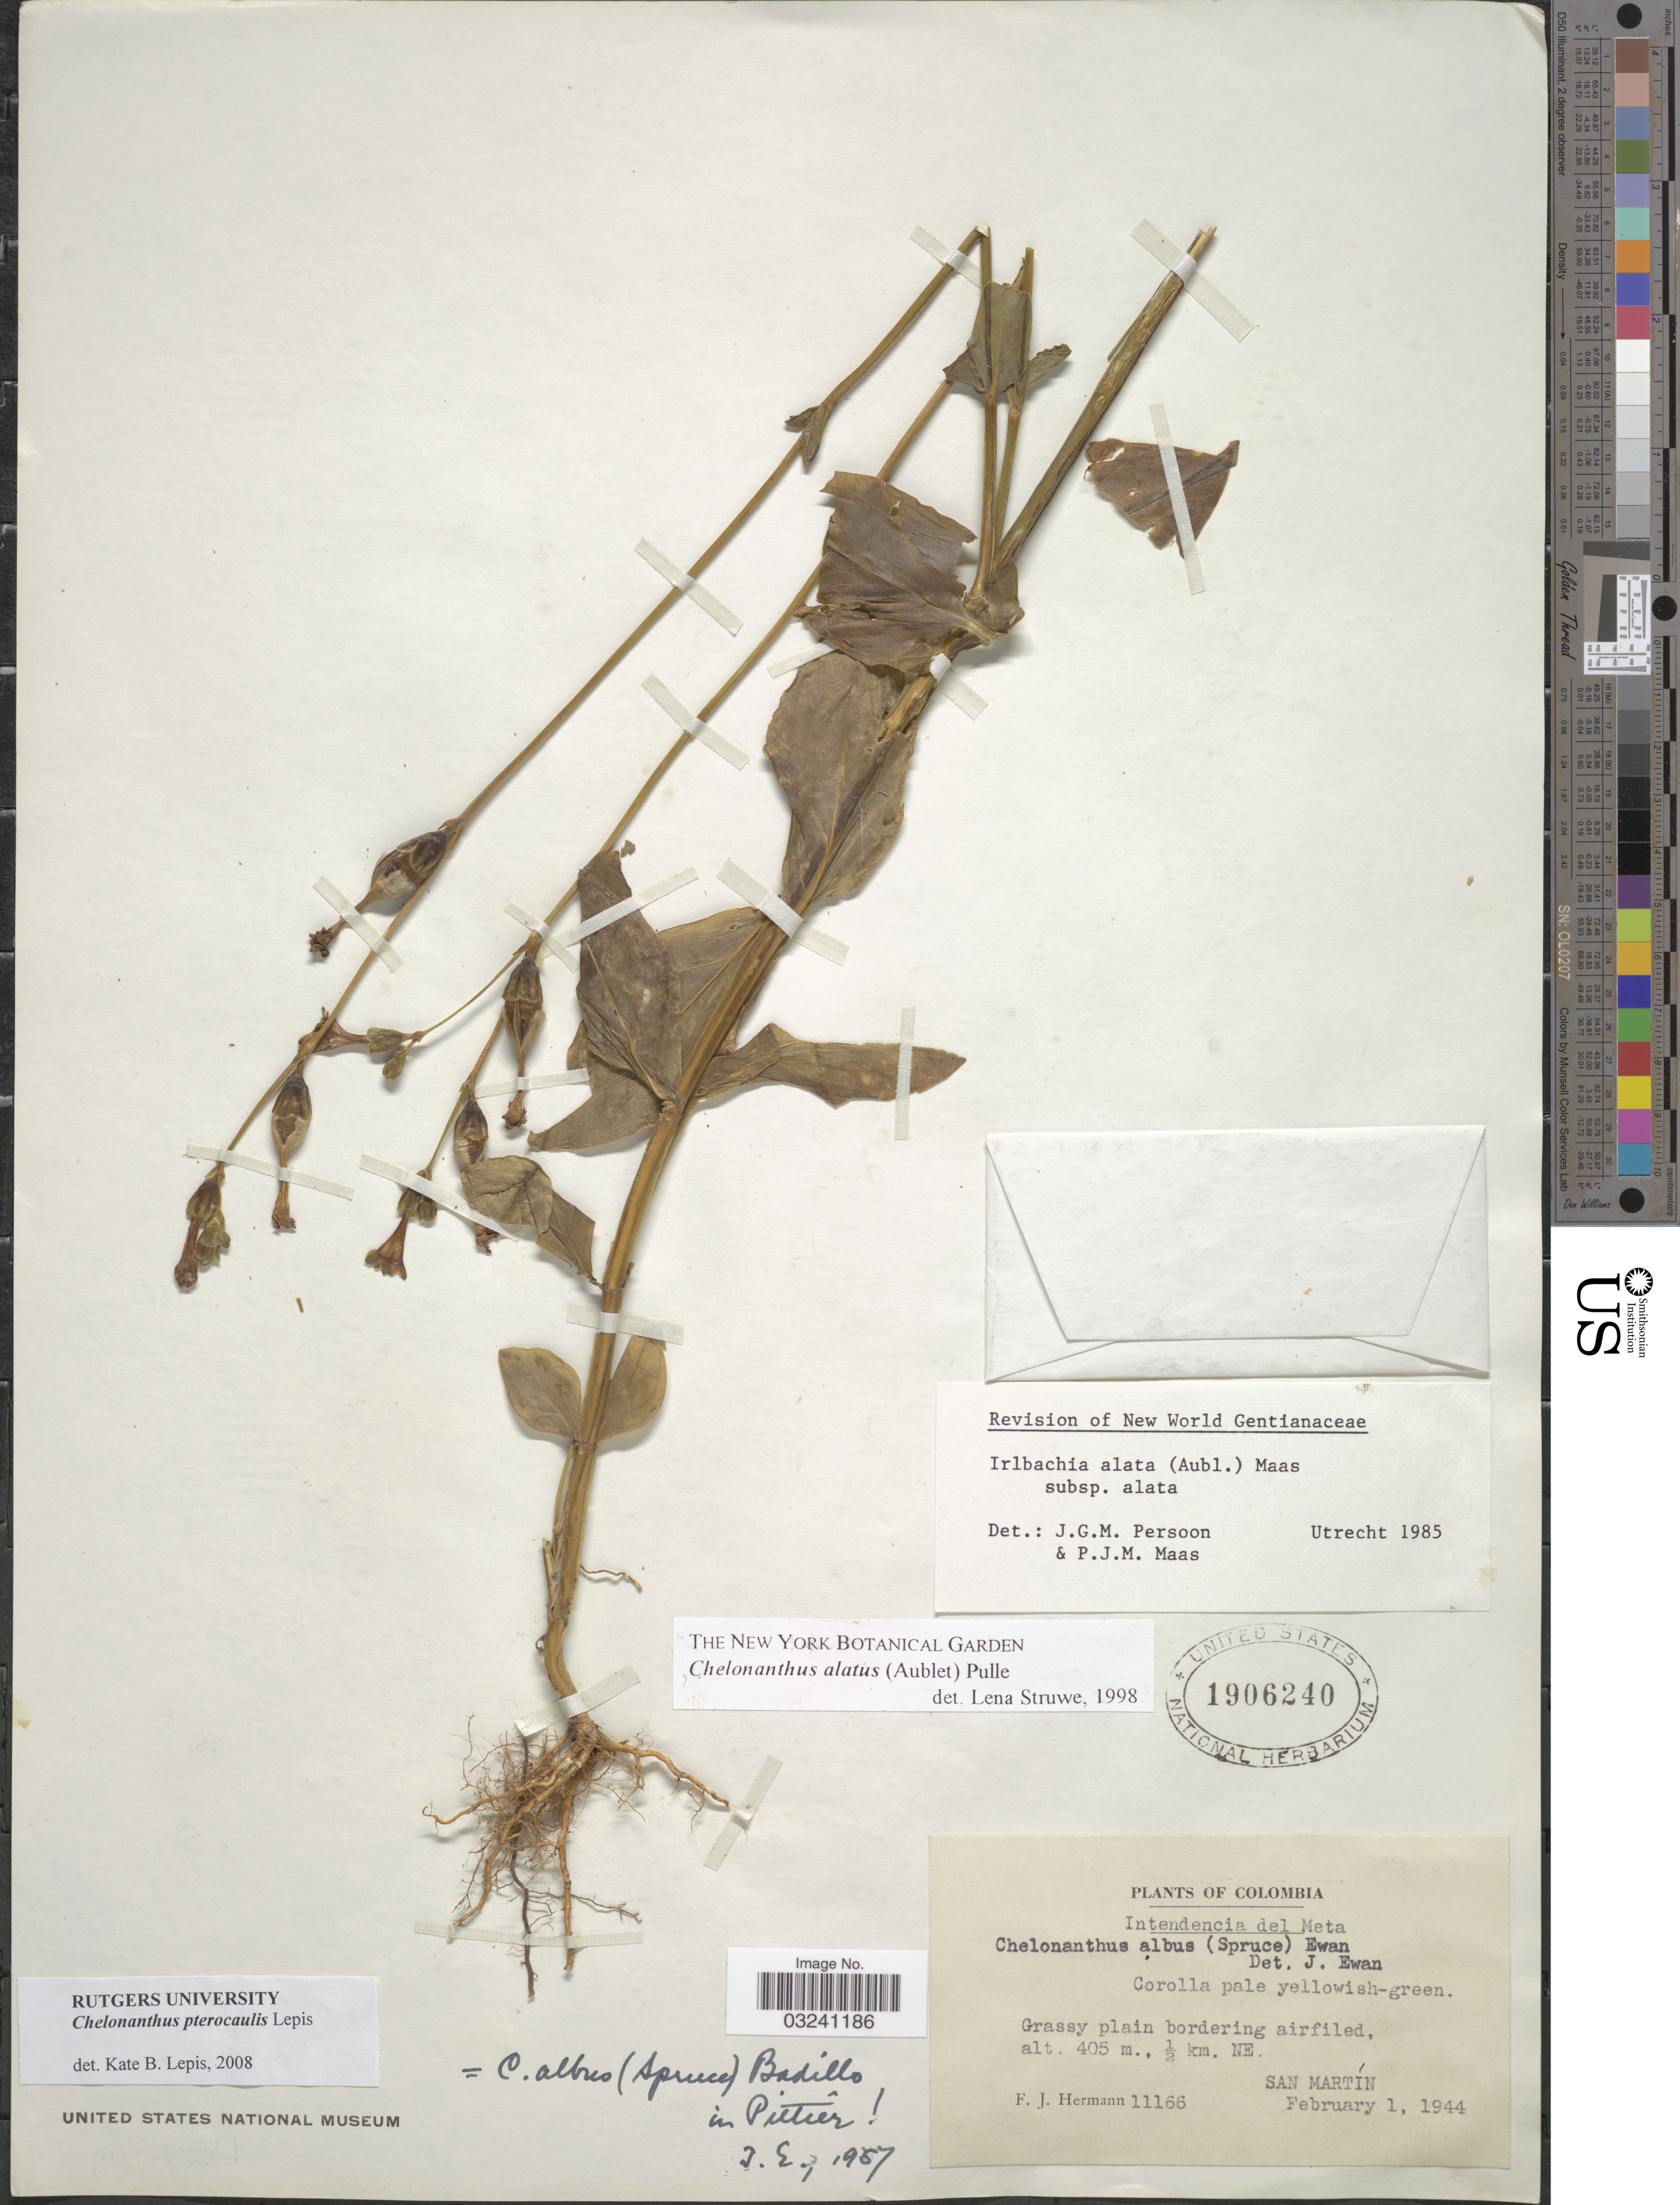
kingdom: Plantae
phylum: Tracheophyta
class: Magnoliopsida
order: Gentianales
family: Gentianaceae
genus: Chelonanthus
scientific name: Chelonanthus pterocaulis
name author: Lepis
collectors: F. J. Hermann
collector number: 11166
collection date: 1944-02-01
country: Peru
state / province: San Martín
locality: Intendencia del Meta. ½ km. NE. San Martín.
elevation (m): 405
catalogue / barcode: US 1906240